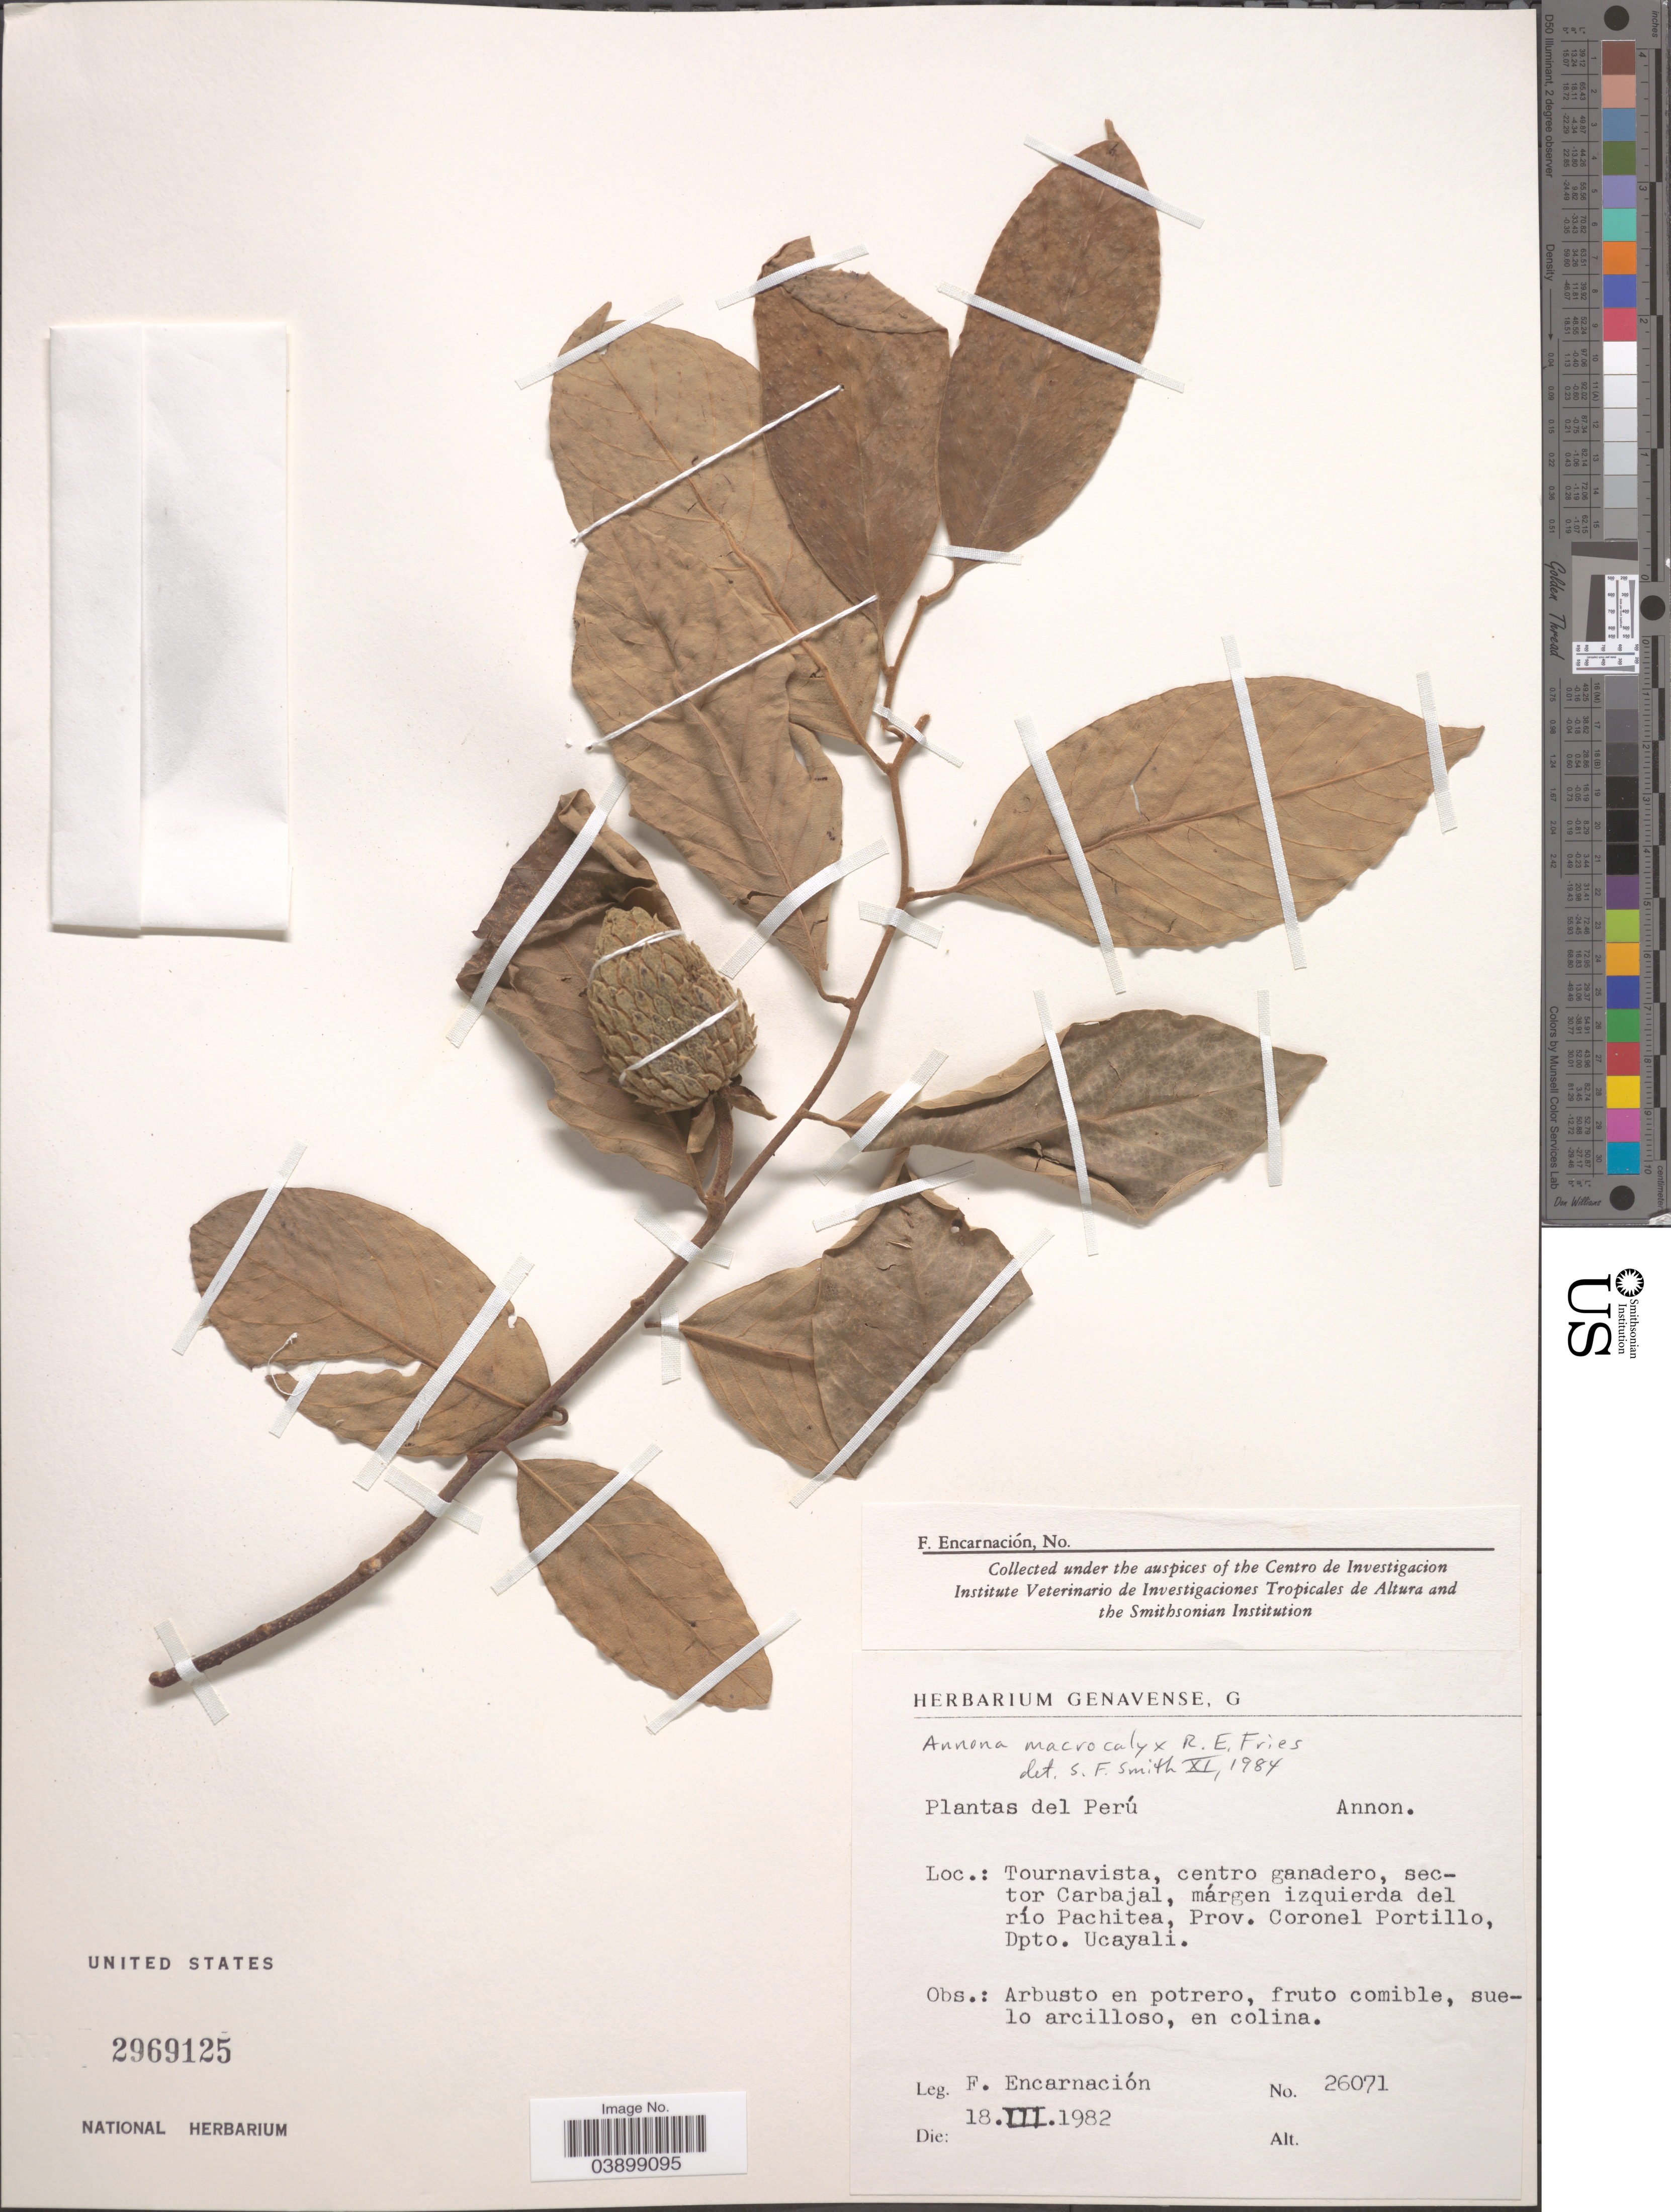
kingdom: Plantae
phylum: Tracheophyta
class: Magnoliopsida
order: Magnoliales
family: Annonaceae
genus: Annona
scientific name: Annona macrocalyx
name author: R.E. Fr.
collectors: F. Encarnación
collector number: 26071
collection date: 1982-03-18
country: Peru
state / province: Ucayali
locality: Tournavista, centro ganadero, sector Carbajal, márgen izquierda del río Pachitea, Prov. Coronel Portillo, Dpto. Ucayali.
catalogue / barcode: US 2969125